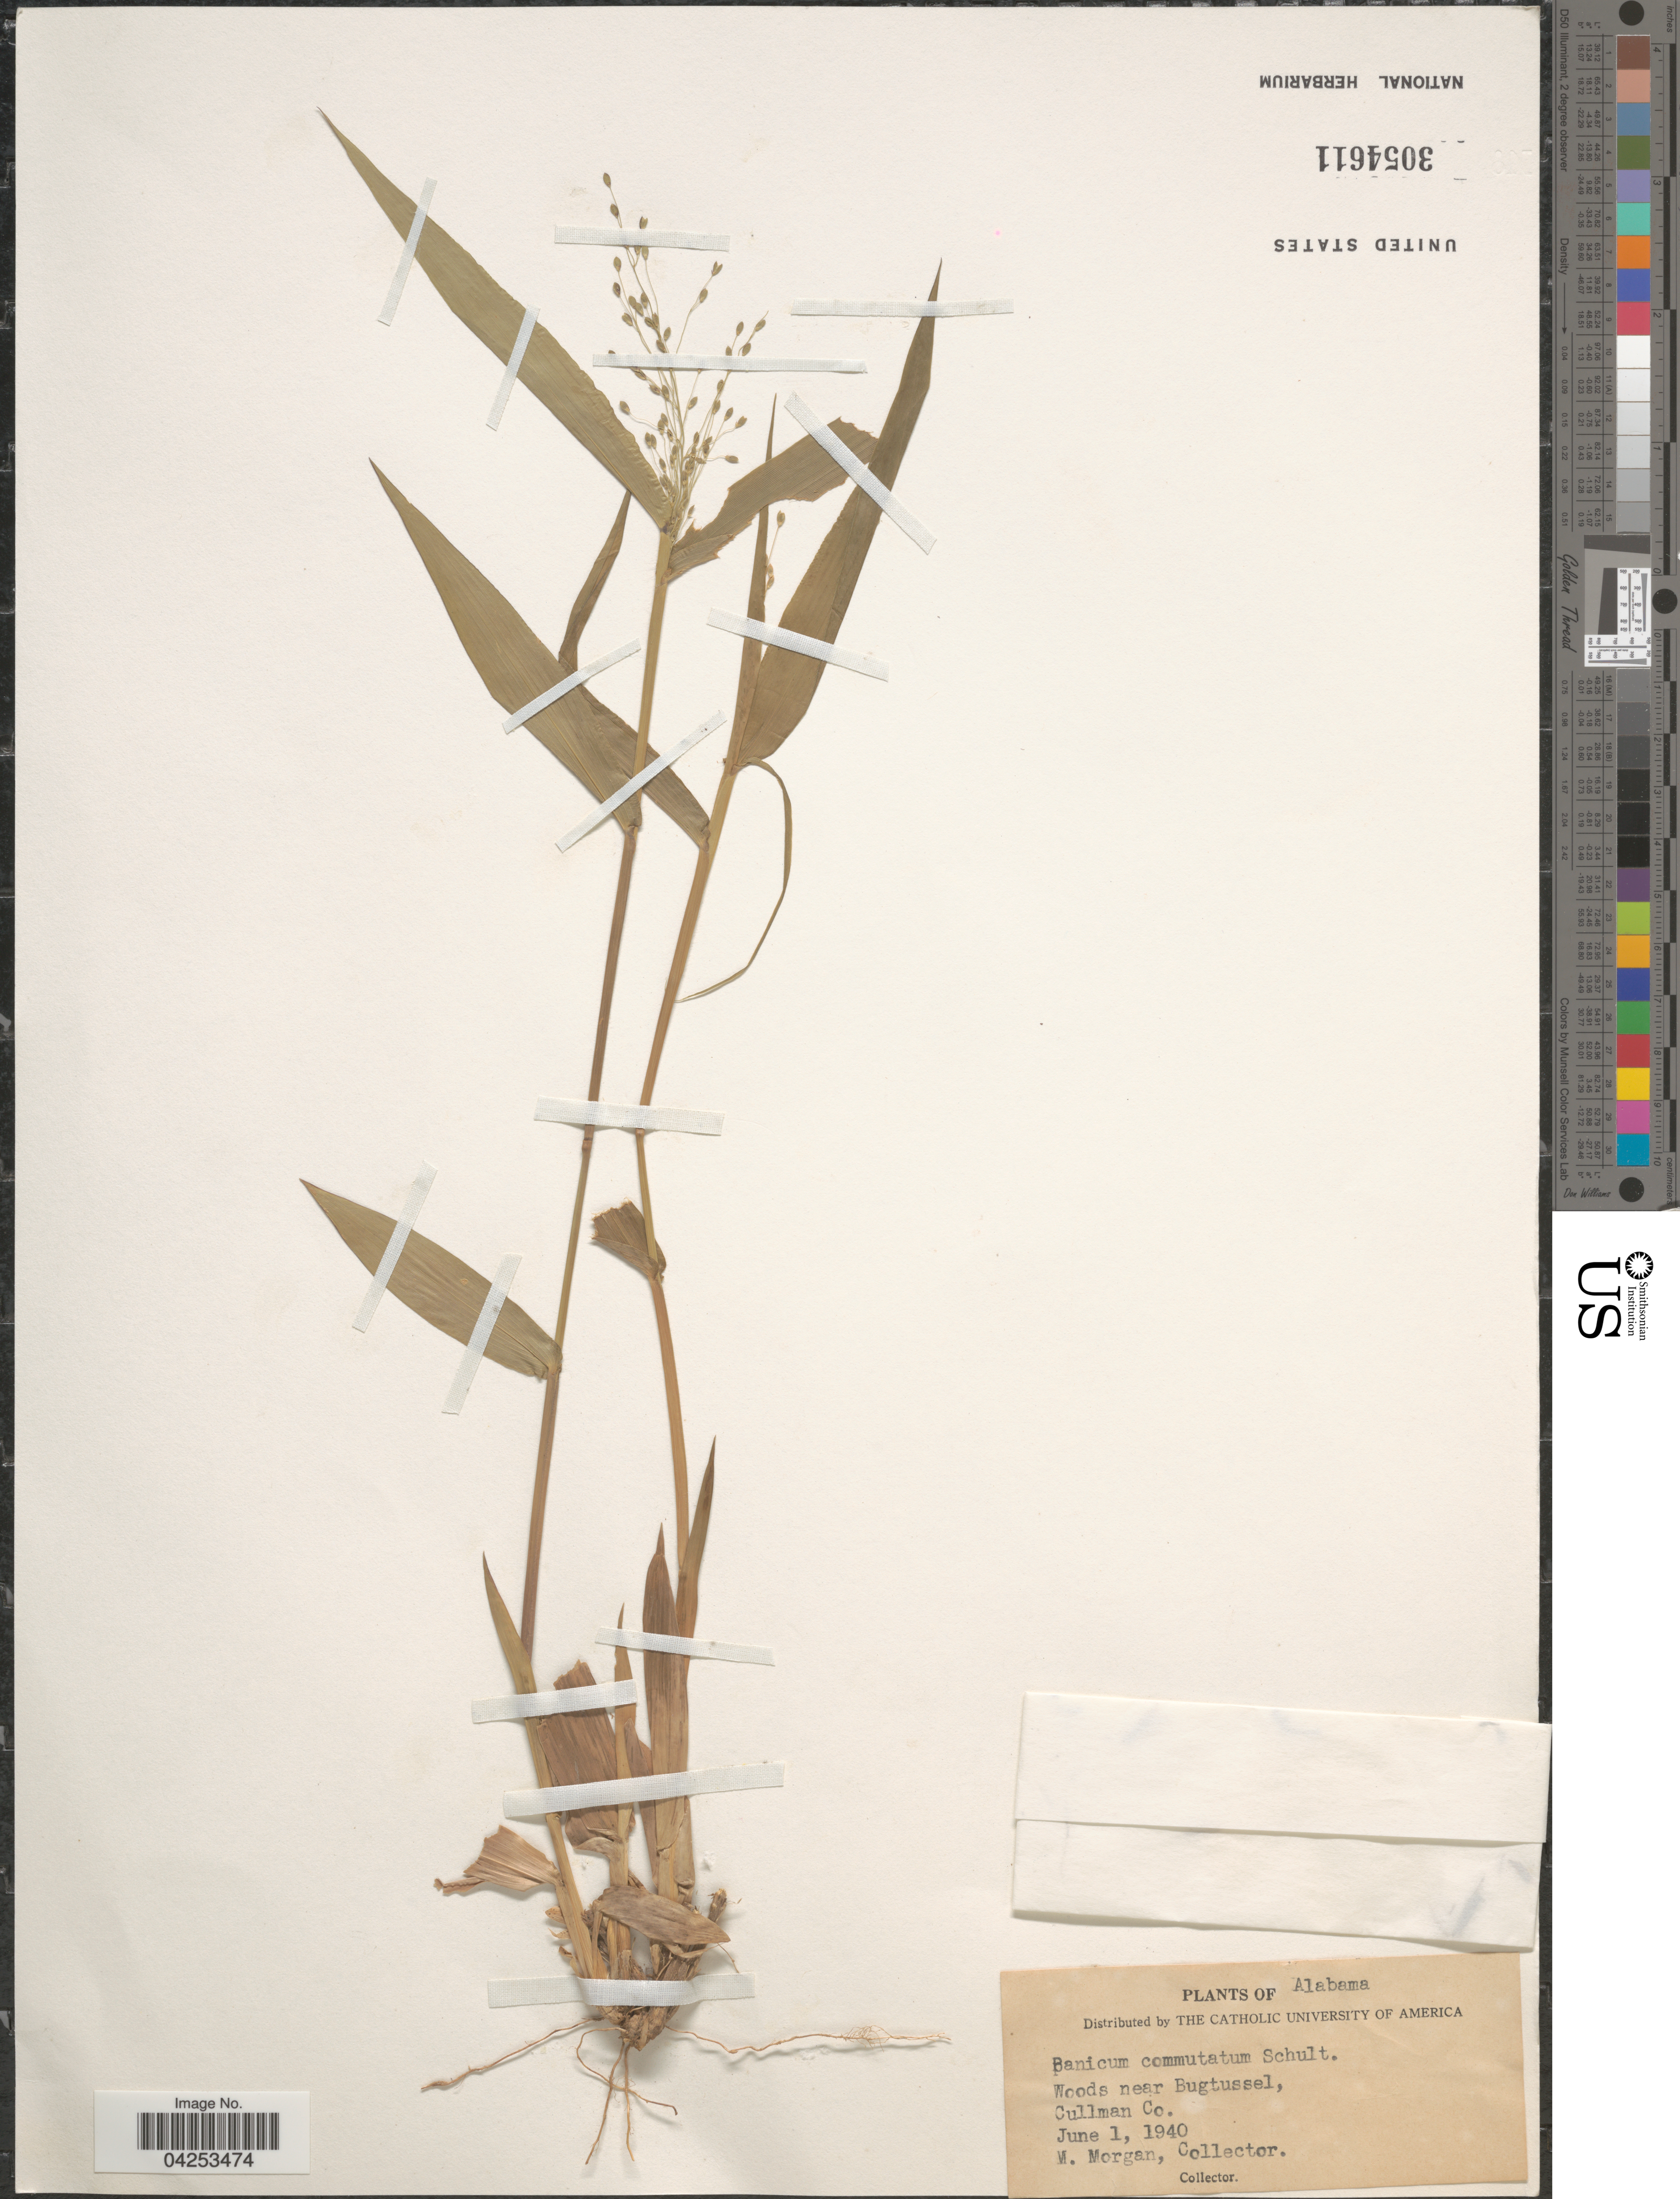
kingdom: Plantae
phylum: Tracheophyta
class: Liliopsida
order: Poales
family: Poaceae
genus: Dichanthelium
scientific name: Dichanthelium commutatum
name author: (Schult.) Gould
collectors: M. Morgan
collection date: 1940-06-01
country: United States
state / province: Alabama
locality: Woods near Bugtussel, Cullman Co.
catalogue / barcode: US 3054611